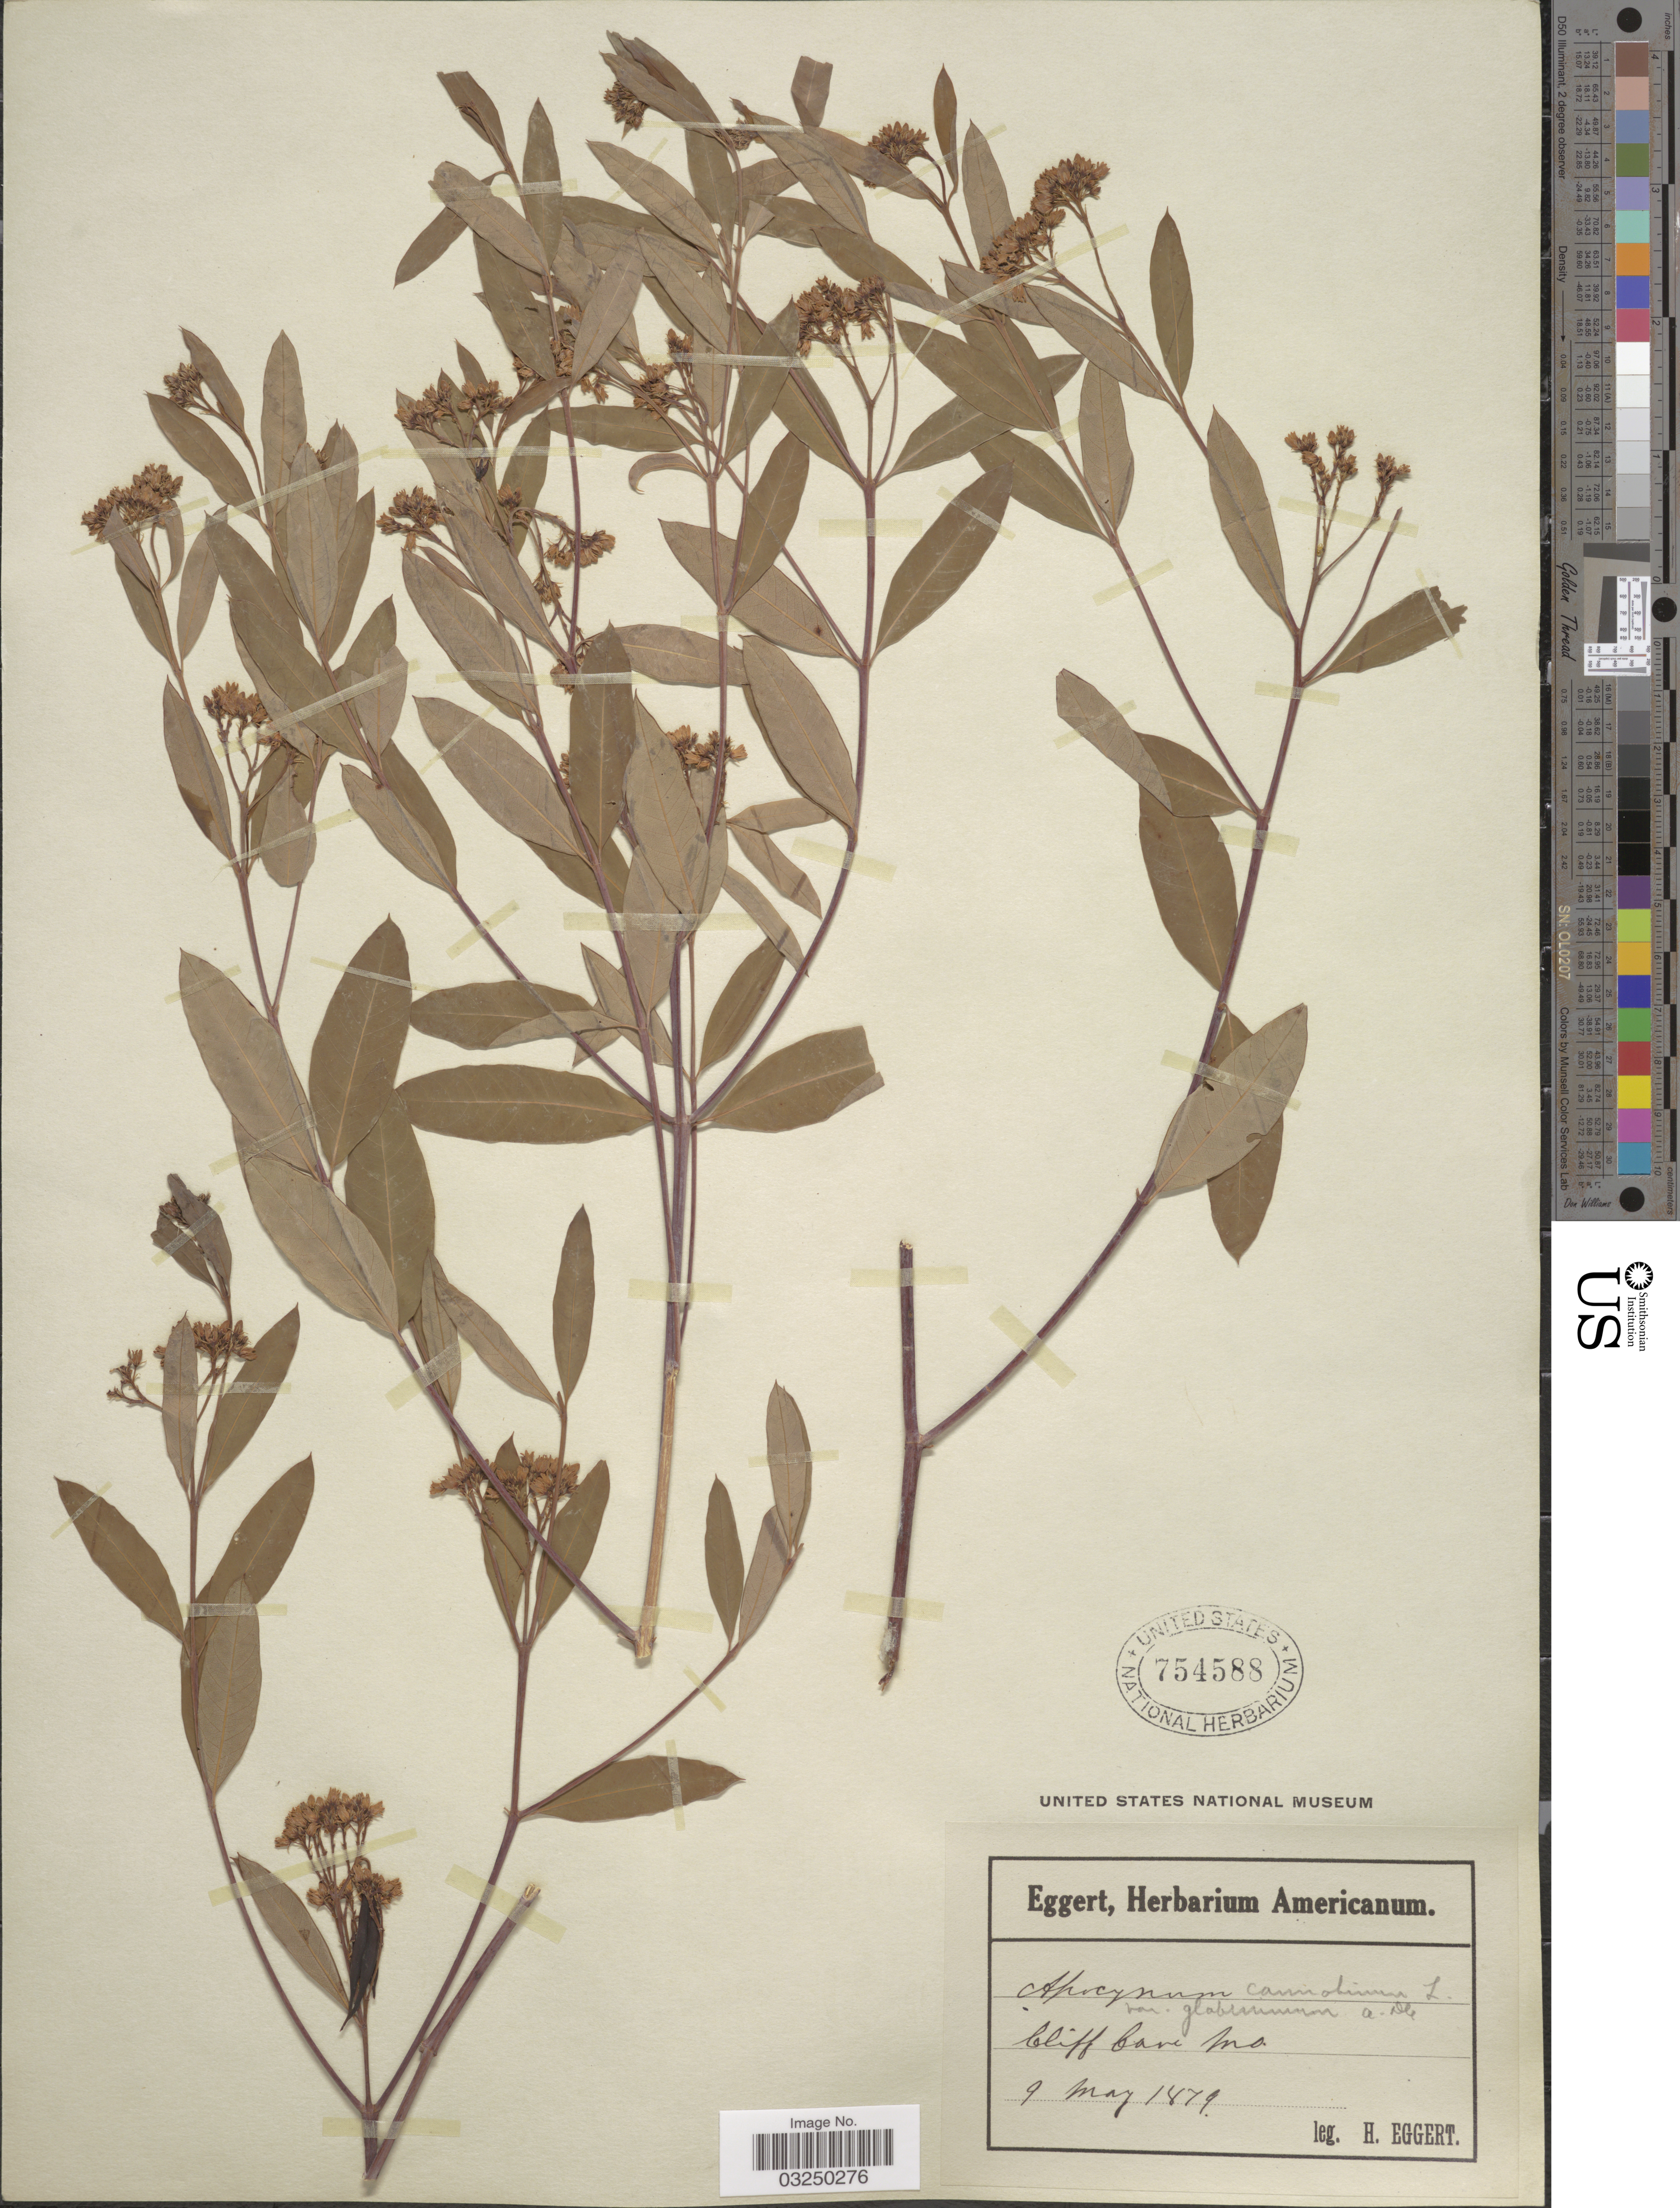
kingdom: Plantae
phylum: Tracheophyta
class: Magnoliopsida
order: Gentianales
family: Apocynaceae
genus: Apocynum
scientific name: Apocynum sp.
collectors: H. Eggert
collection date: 1879-05-09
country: United States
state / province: Missouri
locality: Cliff Cave.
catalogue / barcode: US 754588